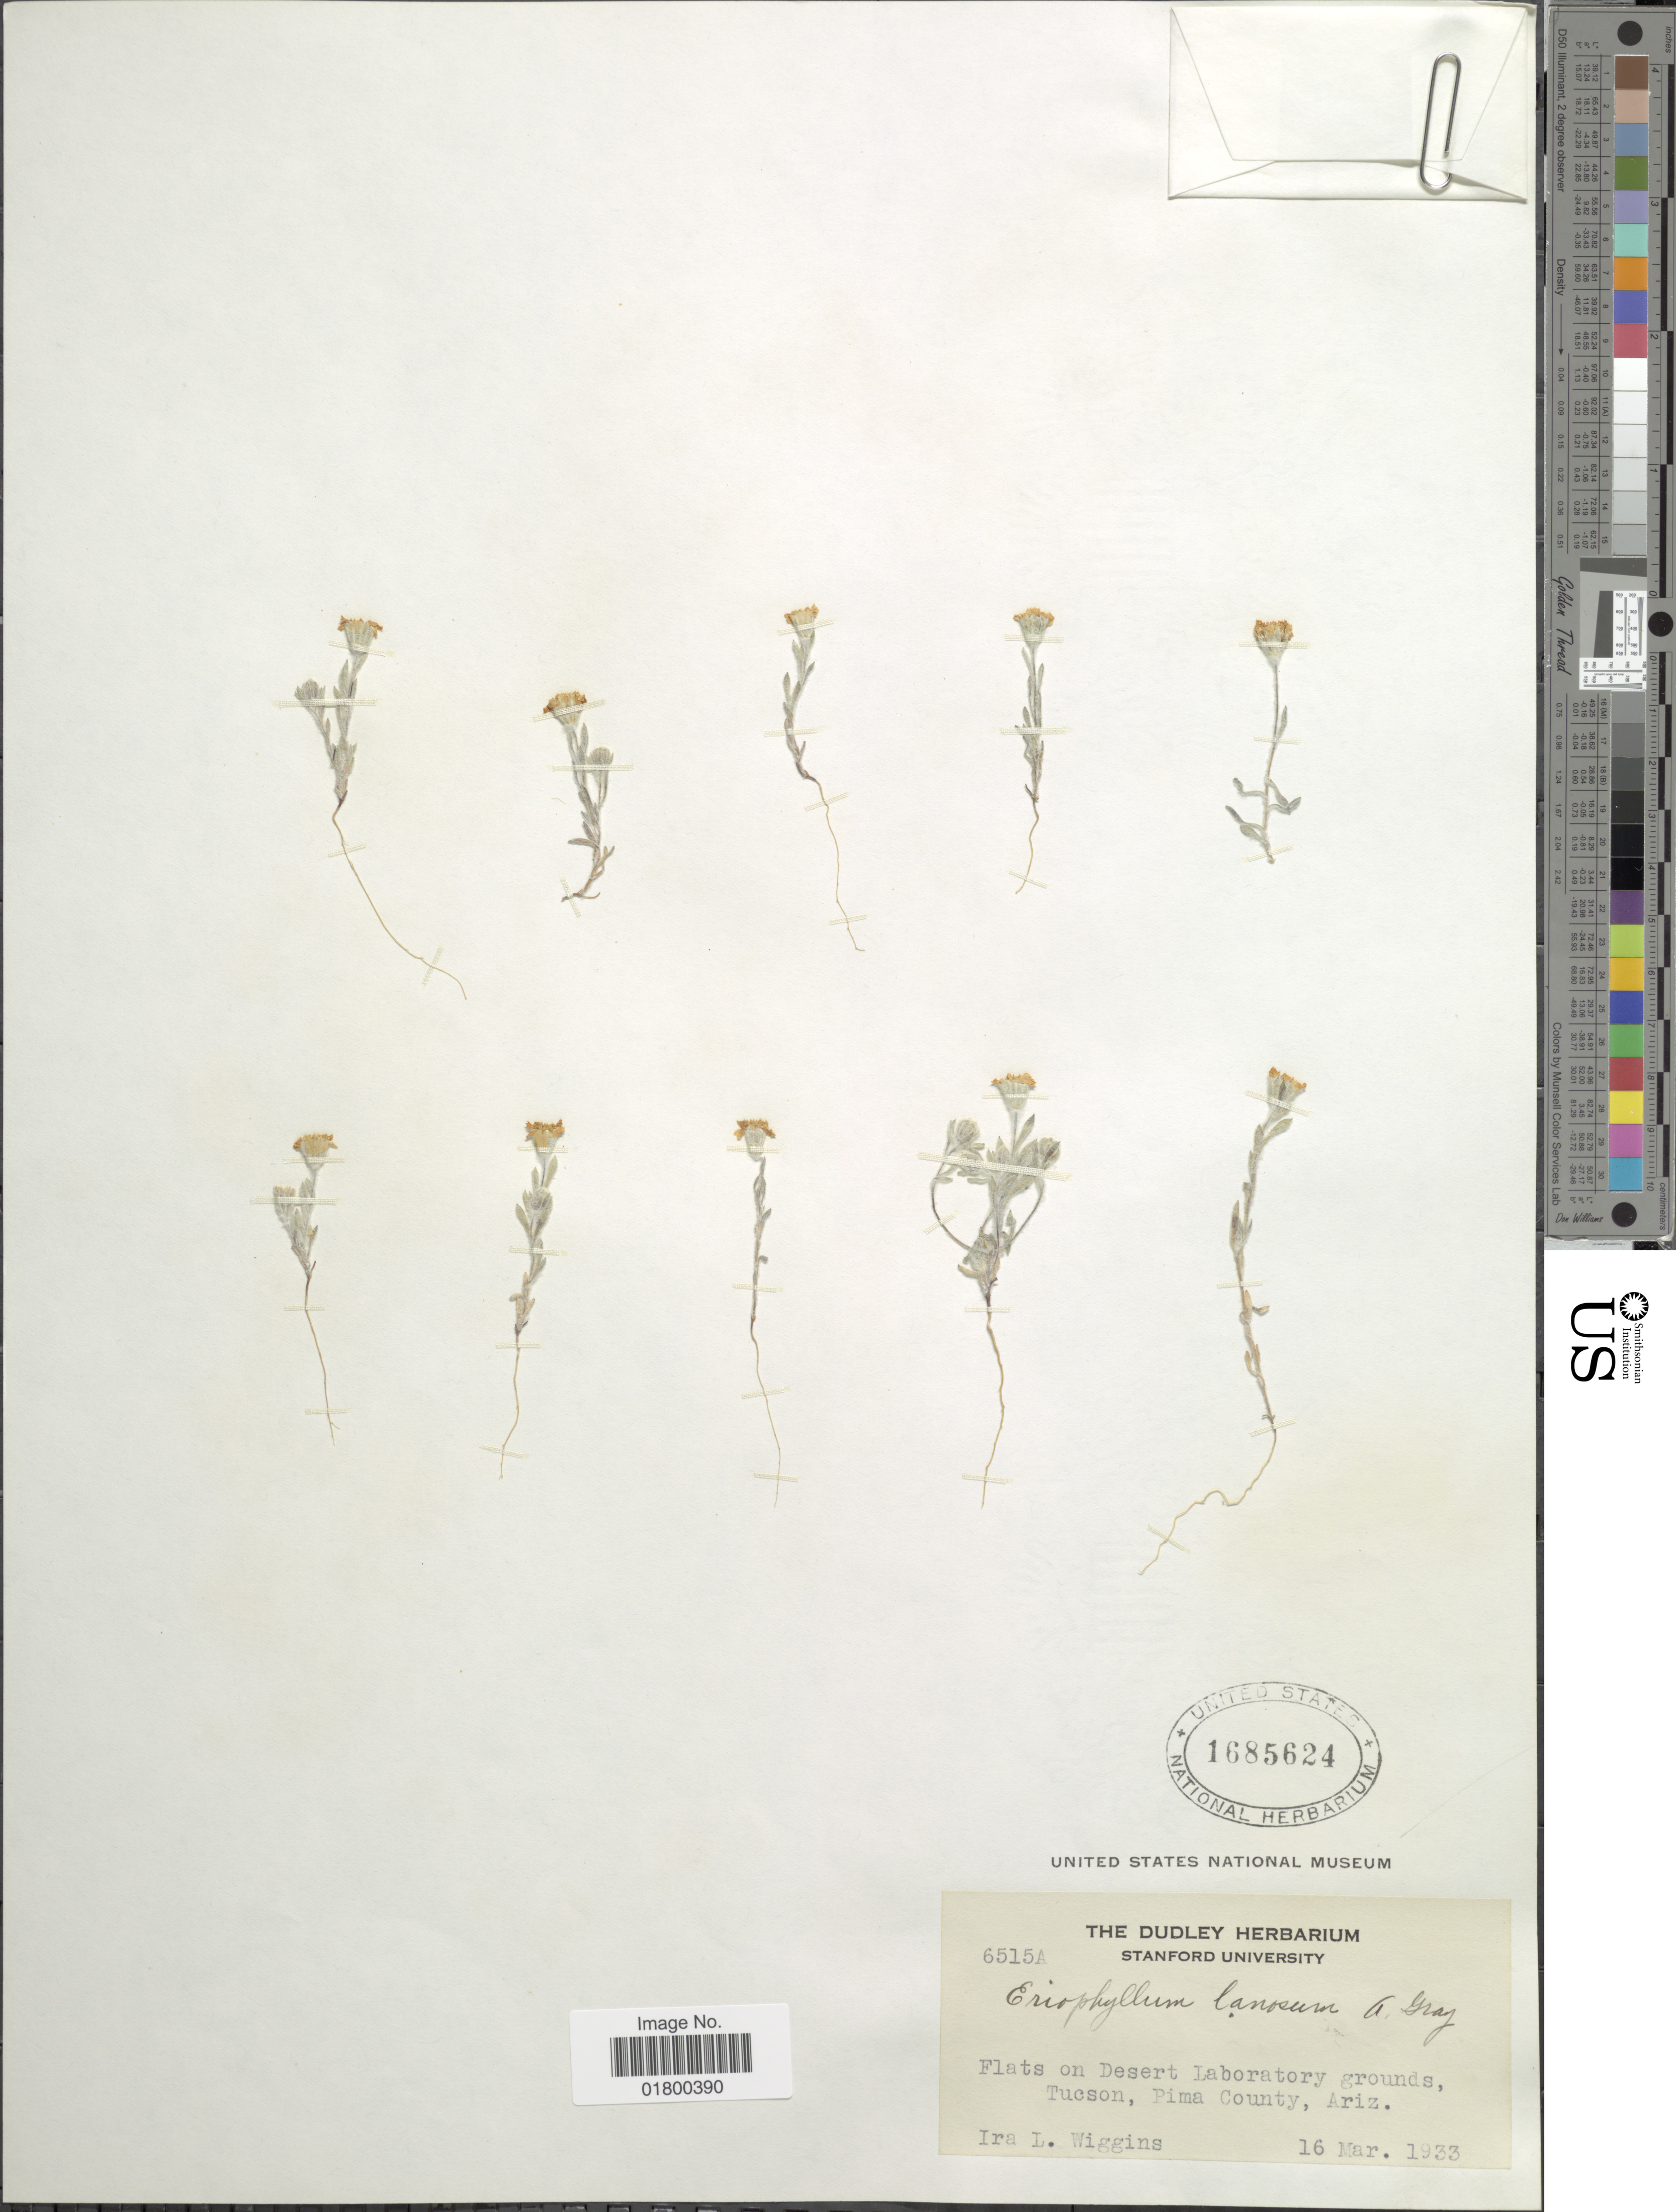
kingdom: Plantae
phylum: Tracheophyta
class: Magnoliopsida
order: Asterales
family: Asteraceae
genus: Eriophyllum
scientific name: Eriophyllum lanosum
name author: (A. Gray) A. Gray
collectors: I. L. Wiggins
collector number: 6515A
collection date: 1933-03-16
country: United States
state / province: Arizona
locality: Flats on Desert Laboratory grounds, Tucson, Pima County, Ariz.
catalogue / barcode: US 1685624